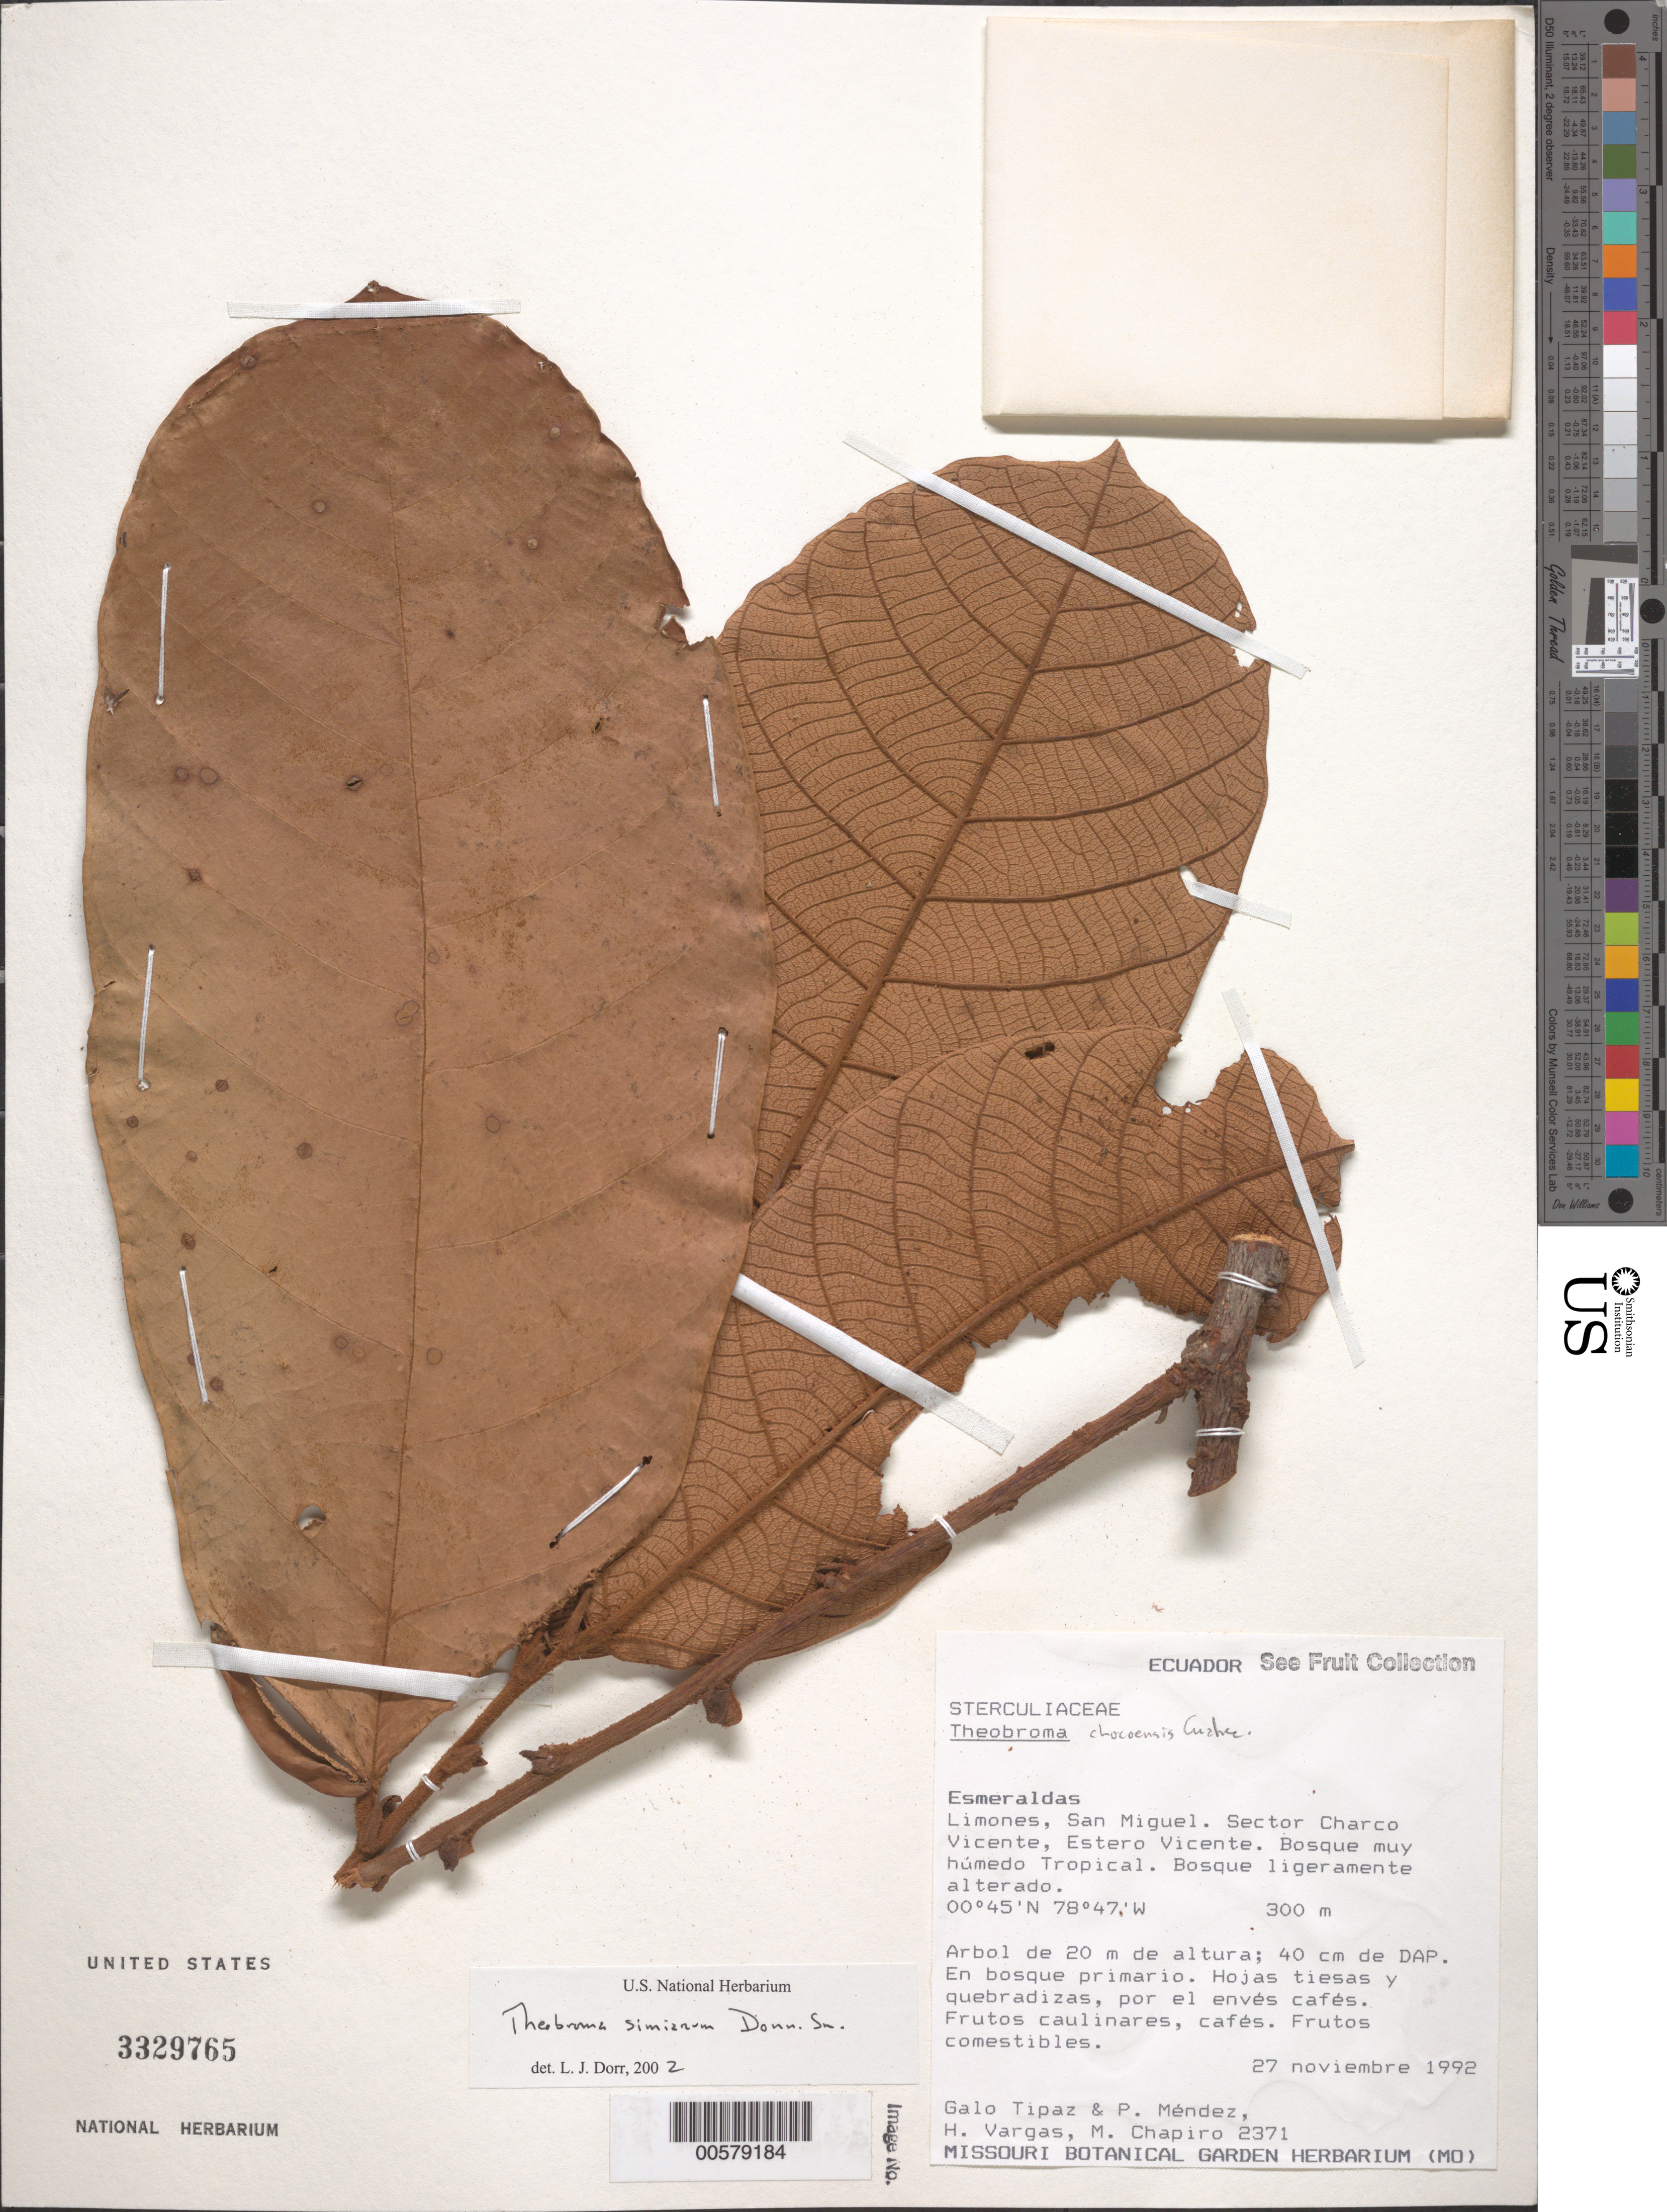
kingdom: Plantae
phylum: Tracheophyta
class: Magnoliopsida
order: Malvales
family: Malvaceae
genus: Theobroma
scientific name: Theobroma simiarum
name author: Donn. Sm.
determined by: Dorr, L. J., (BOT), Smithsonian Institution - National Museum of Natural History (UNITED STATES)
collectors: G. Tipaz, P. Méndez, H. Vargas & M. Chapiro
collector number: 2371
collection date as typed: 27 Nov 1992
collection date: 1992-11-27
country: Ecuador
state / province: Esmeraldas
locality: Limones, Sal Miguel, sector Charco Vicente, Estero Vicente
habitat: Bosque muy húmedo Tropical, bosque ligeramente alterado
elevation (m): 300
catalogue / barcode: US 3329765